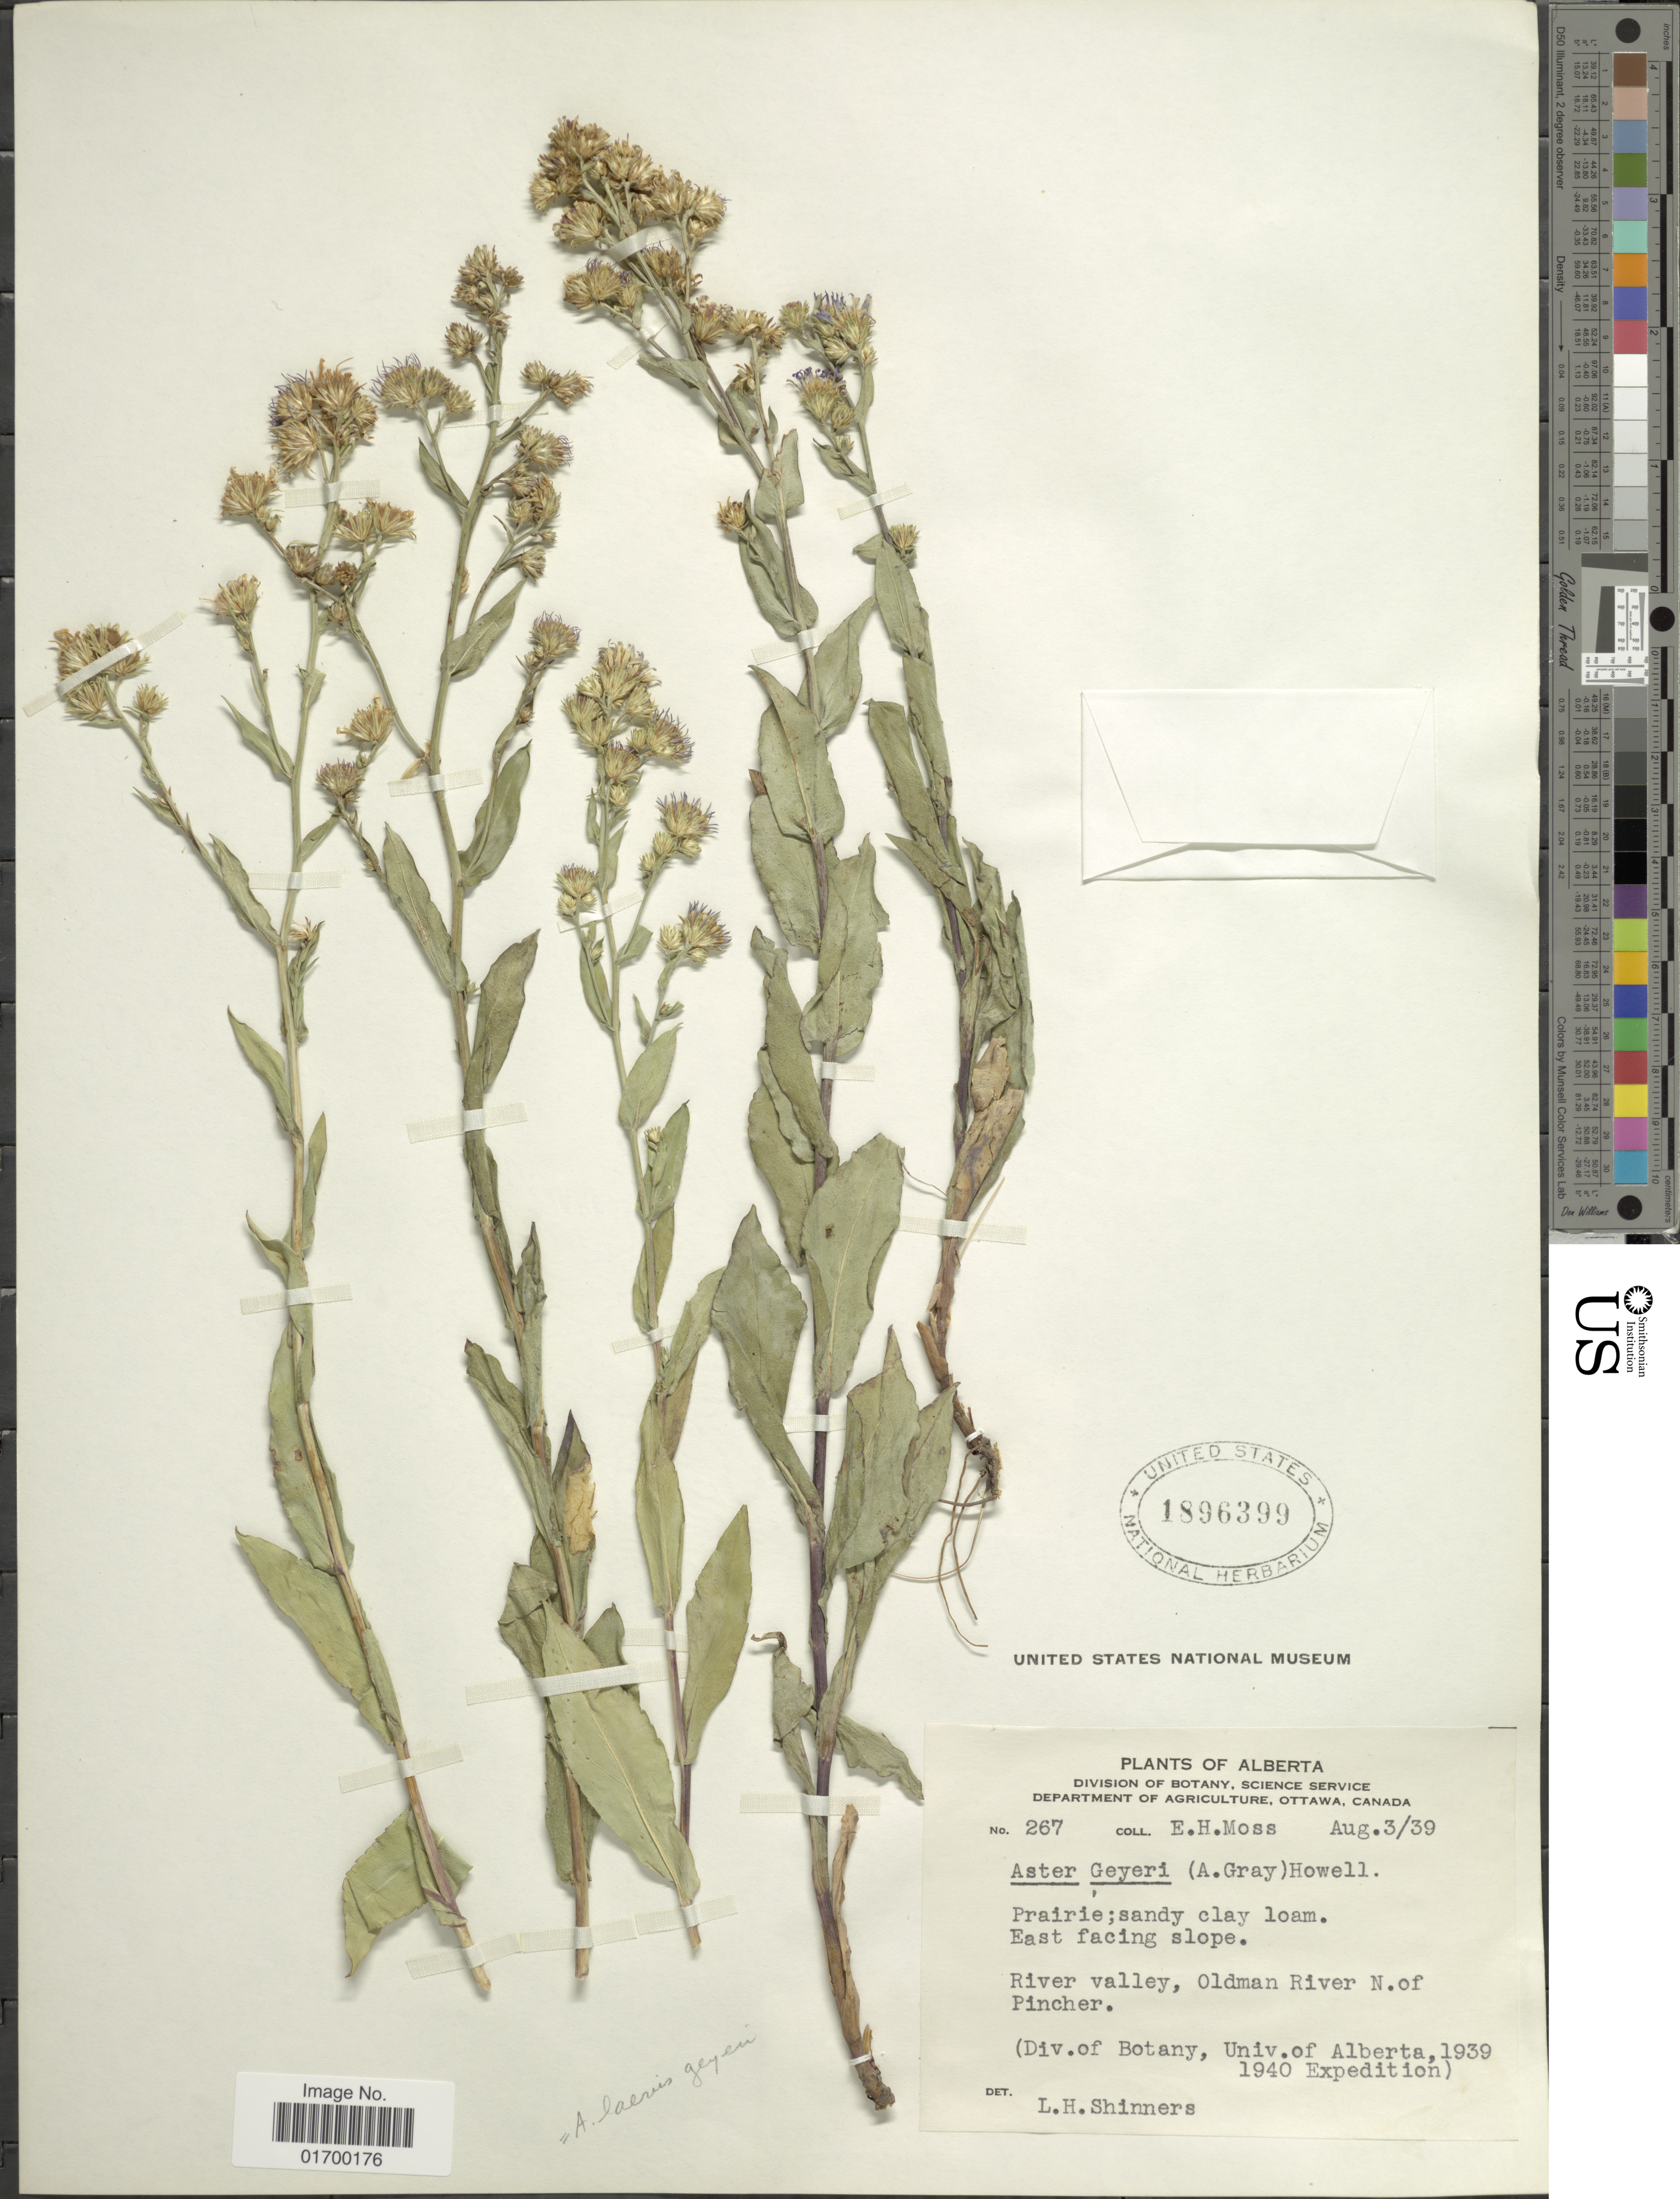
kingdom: Plantae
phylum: Tracheophyta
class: Magnoliopsida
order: Asterales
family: Asteraceae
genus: Symphyotrichum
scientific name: Symphyotrichum laeve var. geyeri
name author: (A. Gray) G.L. Nesom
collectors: E. Moss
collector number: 267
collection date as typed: Transcribed d/m/y: 3/8/39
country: Canada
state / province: Alberta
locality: East facing slope, River valley, Oldman River, N. of Pincher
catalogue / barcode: US 1896399